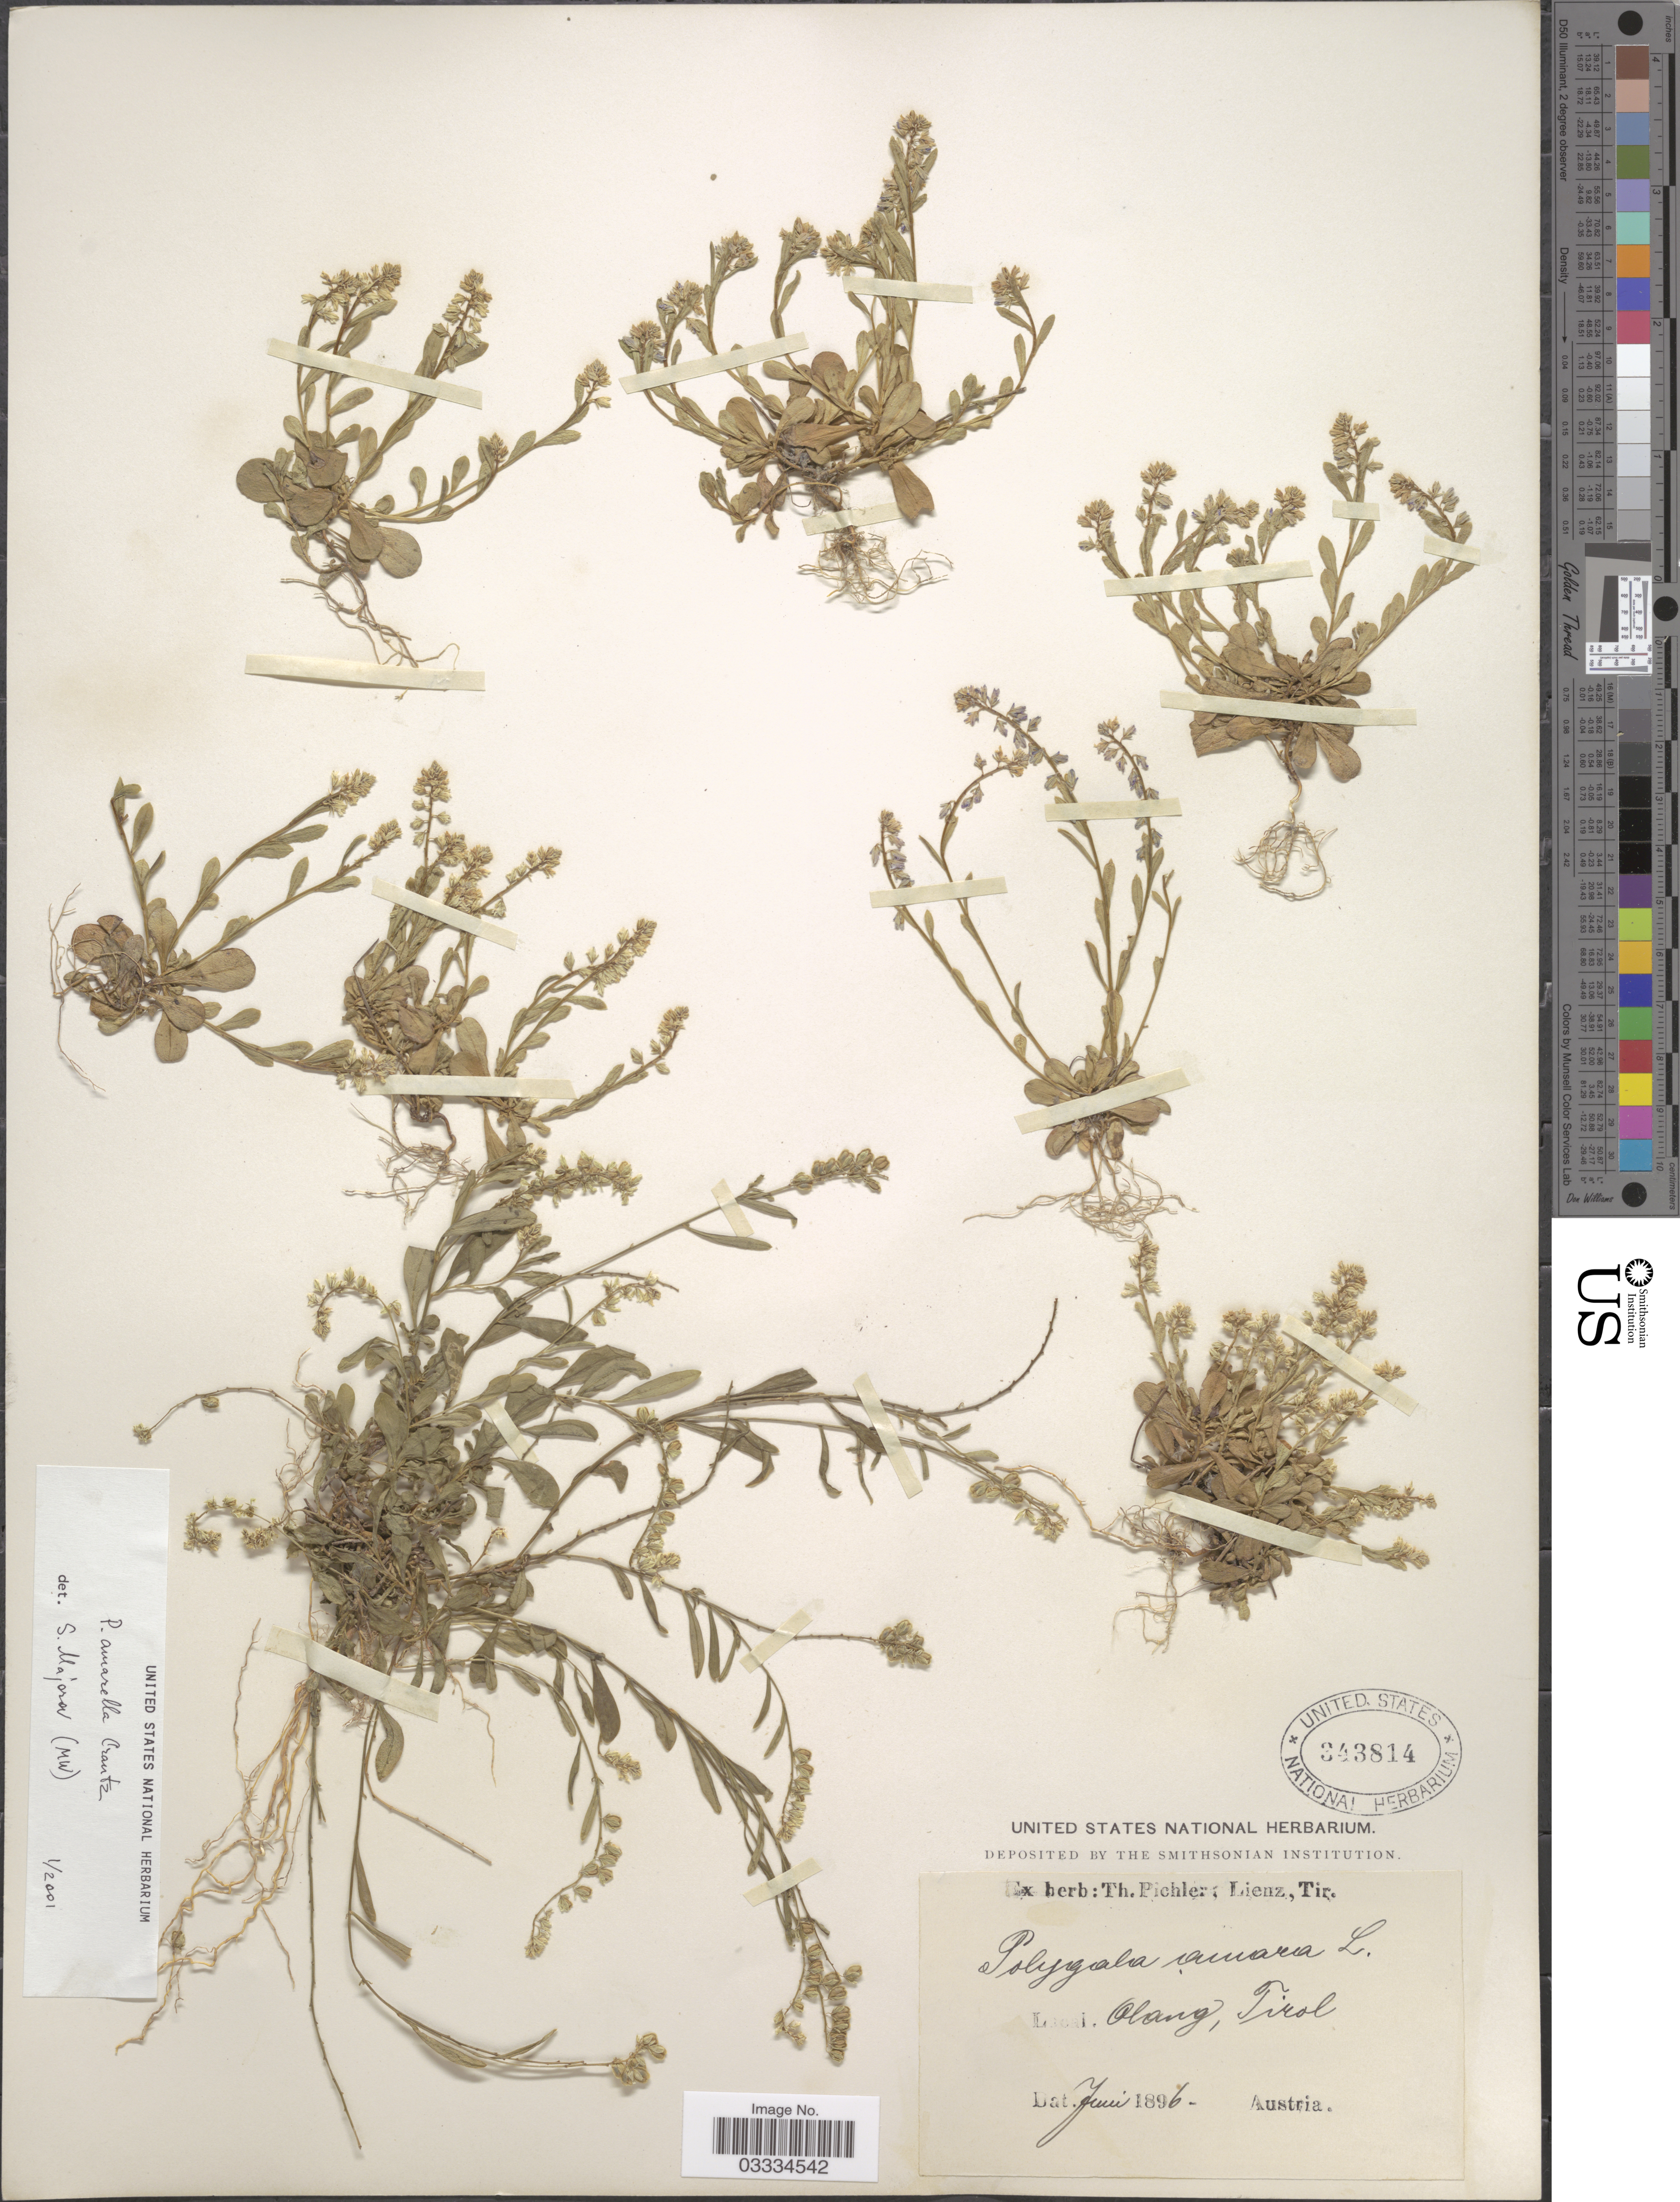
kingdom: Plantae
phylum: Tracheophyta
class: Magnoliopsida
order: Fabales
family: Polygalaceae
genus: Polygala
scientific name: Polygala amarella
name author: Crantz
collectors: ex herb. T. Pichler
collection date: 1896-06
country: Italy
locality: Olang, Tirol.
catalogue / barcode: US 343814